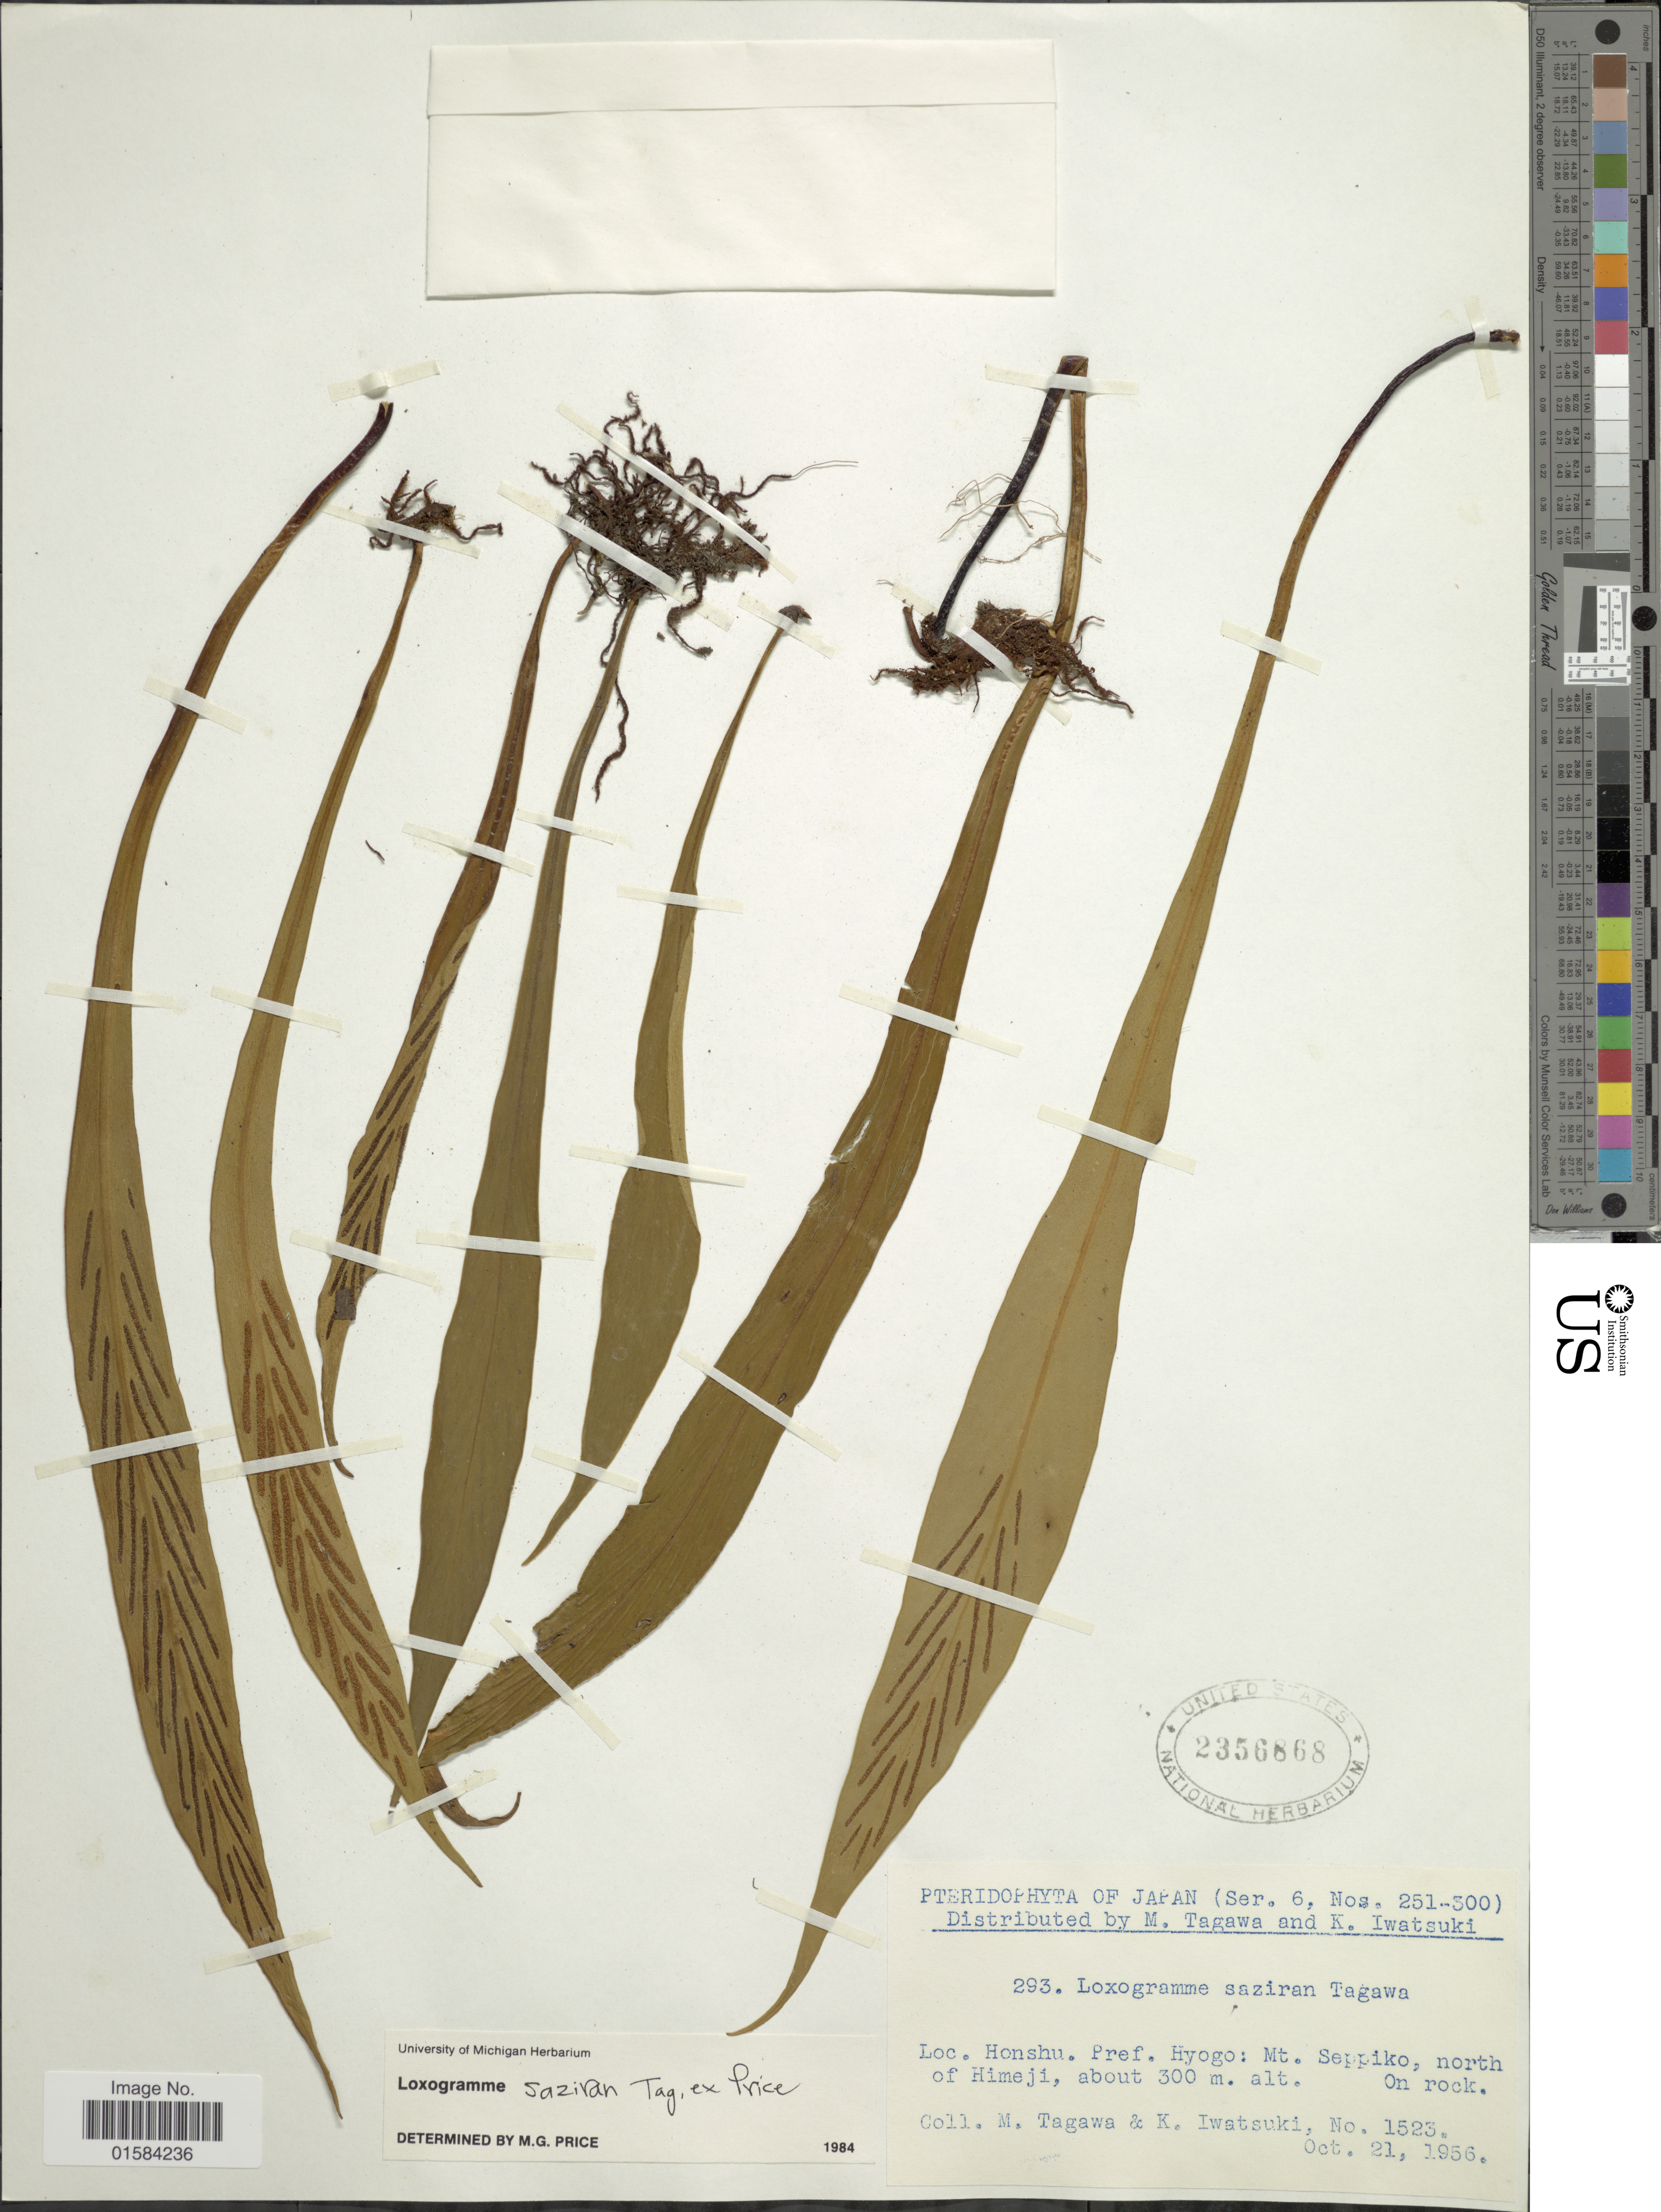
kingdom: Plantae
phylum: Tracheophyta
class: Polypodiopsida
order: Polypodiales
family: Polypodiaceae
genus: Loxogramme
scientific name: Loxogramme saziran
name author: Tagawa ex M.G. Price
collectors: M. Tagawa & K. Iwatsuki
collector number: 1523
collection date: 1956-10-21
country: Japan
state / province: Hyogo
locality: Honshu. pref. Hyogo: Mt. Seppiko, north of Himeji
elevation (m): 300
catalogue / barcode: US 2356868